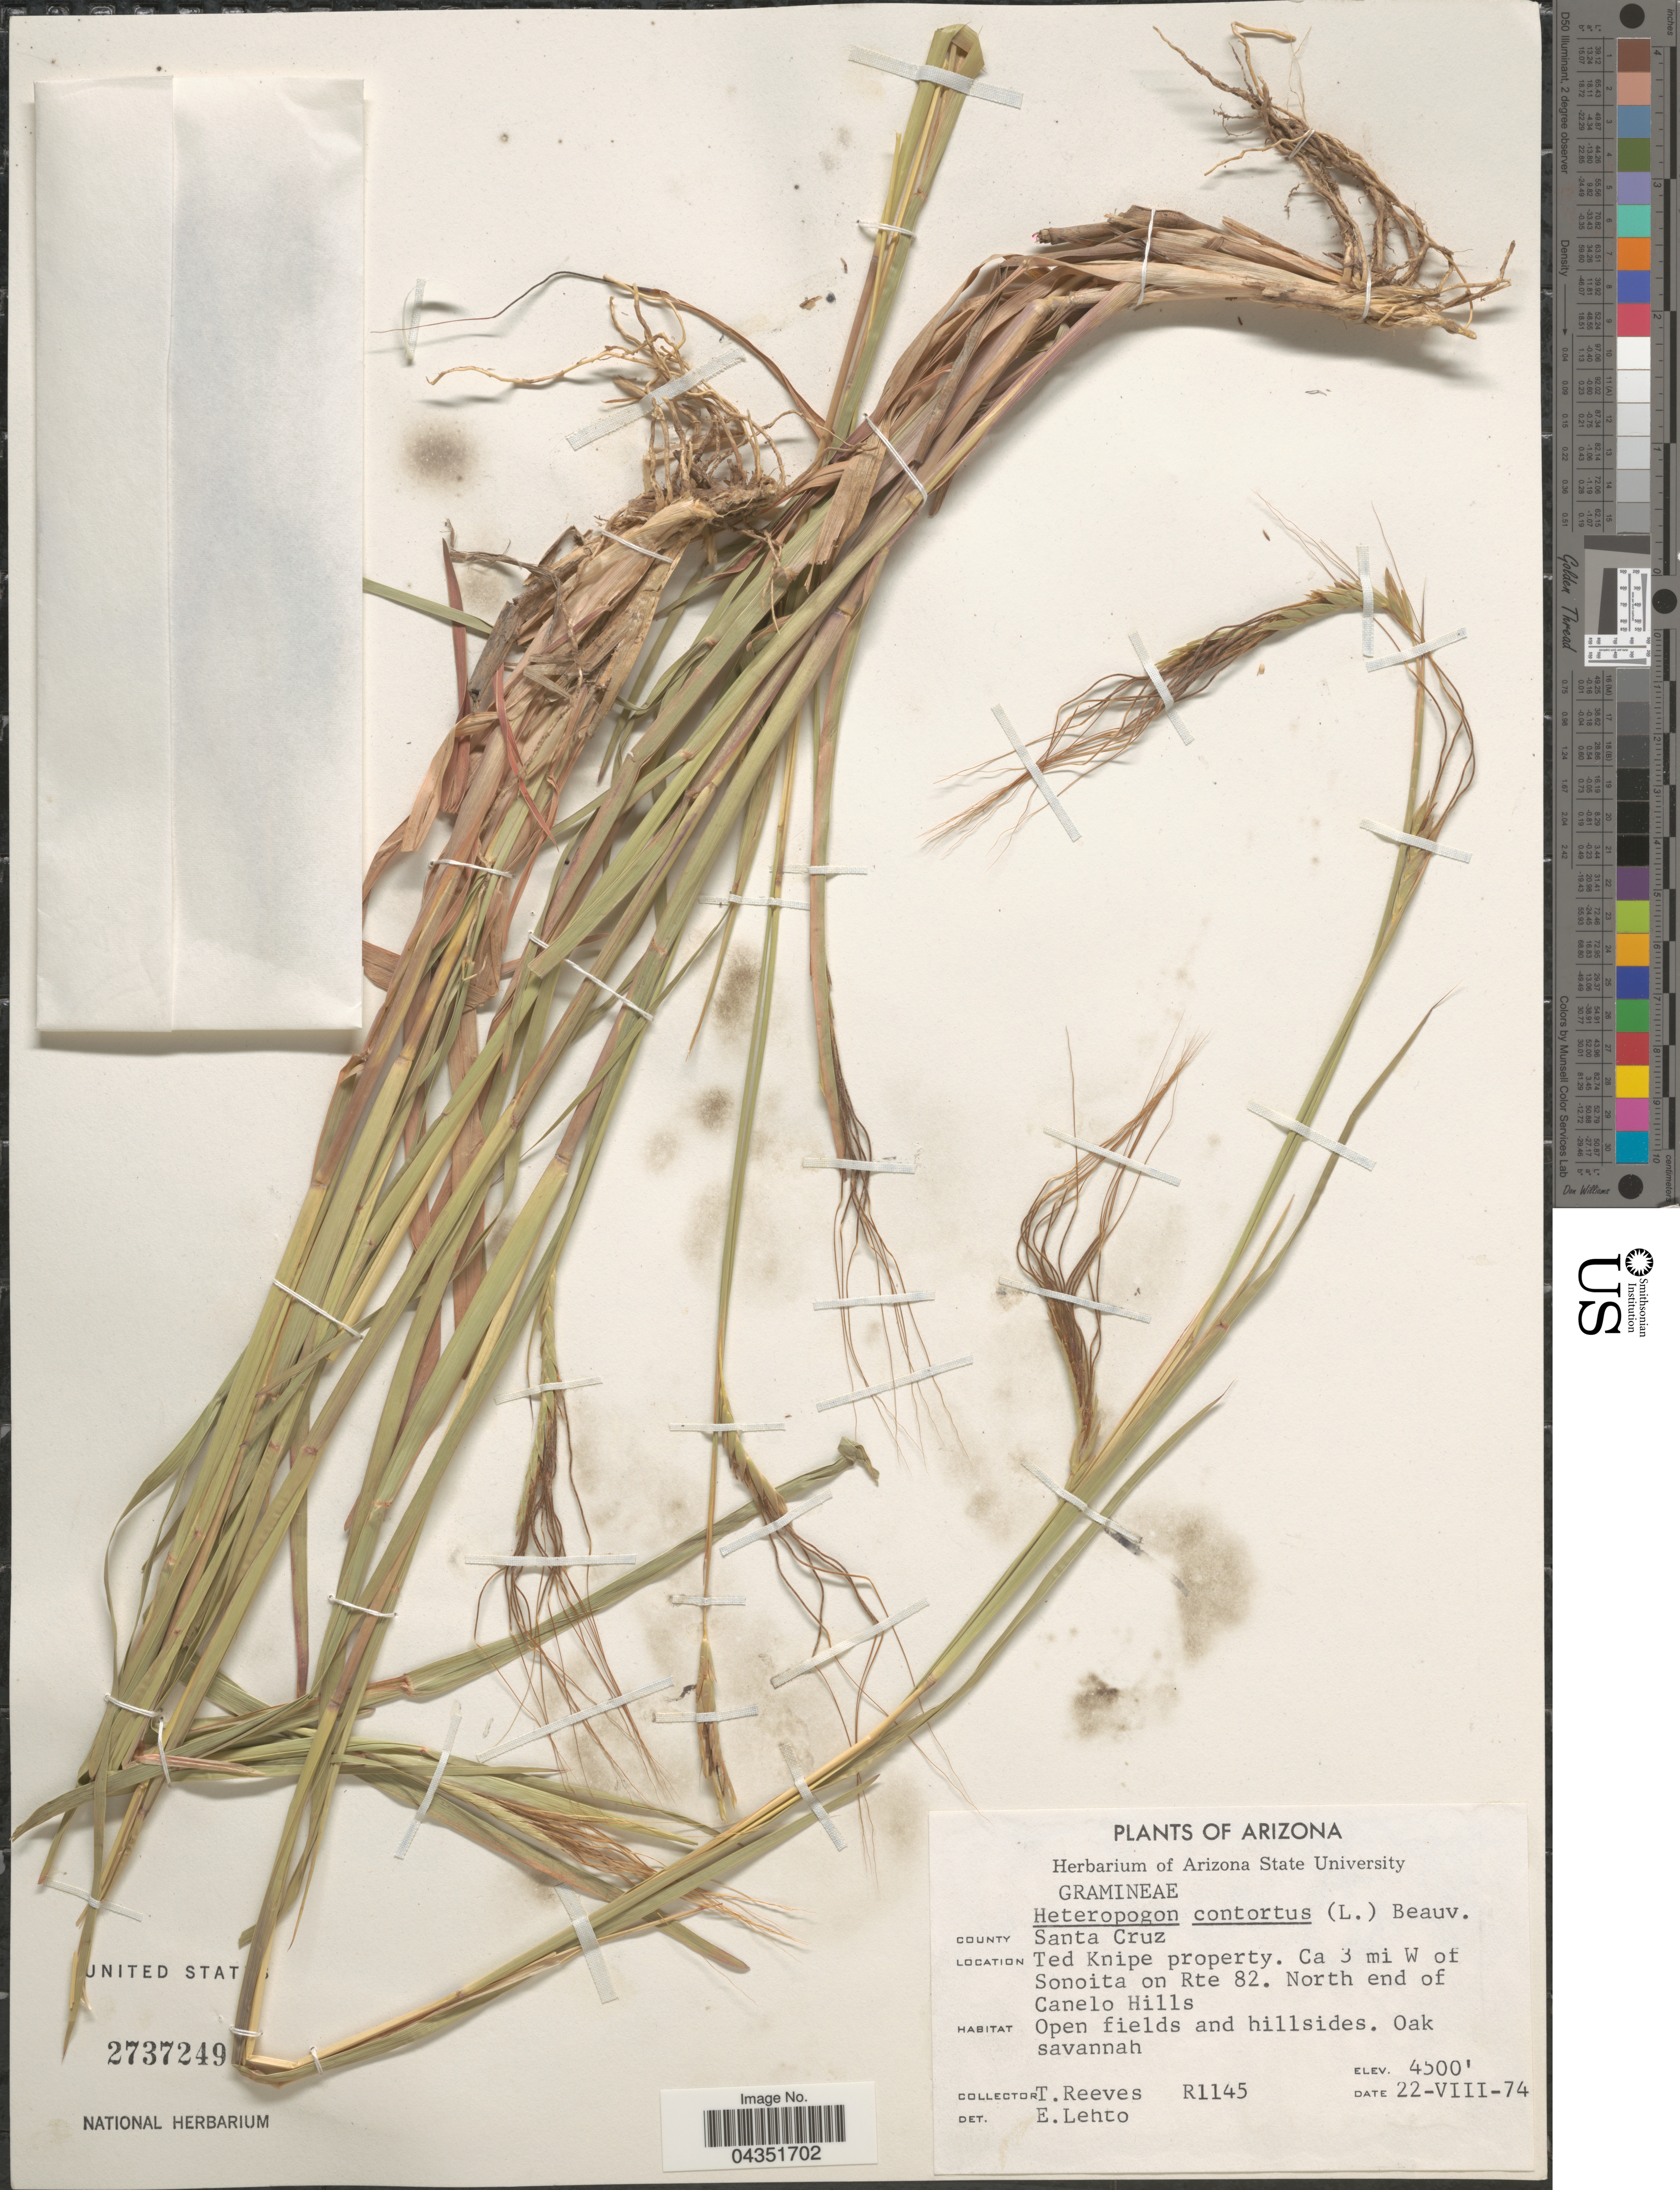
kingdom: Plantae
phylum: Tracheophyta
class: Liliopsida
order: Poales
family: Poaceae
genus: Heteropogon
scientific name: Heteropogon contortus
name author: (L.) P. Beauv. ex Roem. & Schult.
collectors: T. Reeves & E. Lehto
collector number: R1145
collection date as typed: Transcribed d/m/y: 22/8/74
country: United States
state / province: Arizona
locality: County Santa Cruz. Ted Knipe property. Ca 3 mi W of Sonoita on Rte 82. North end of Canelo Hills. Open fields and hillsides. Oak savannah.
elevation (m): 1372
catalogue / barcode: US 2737249